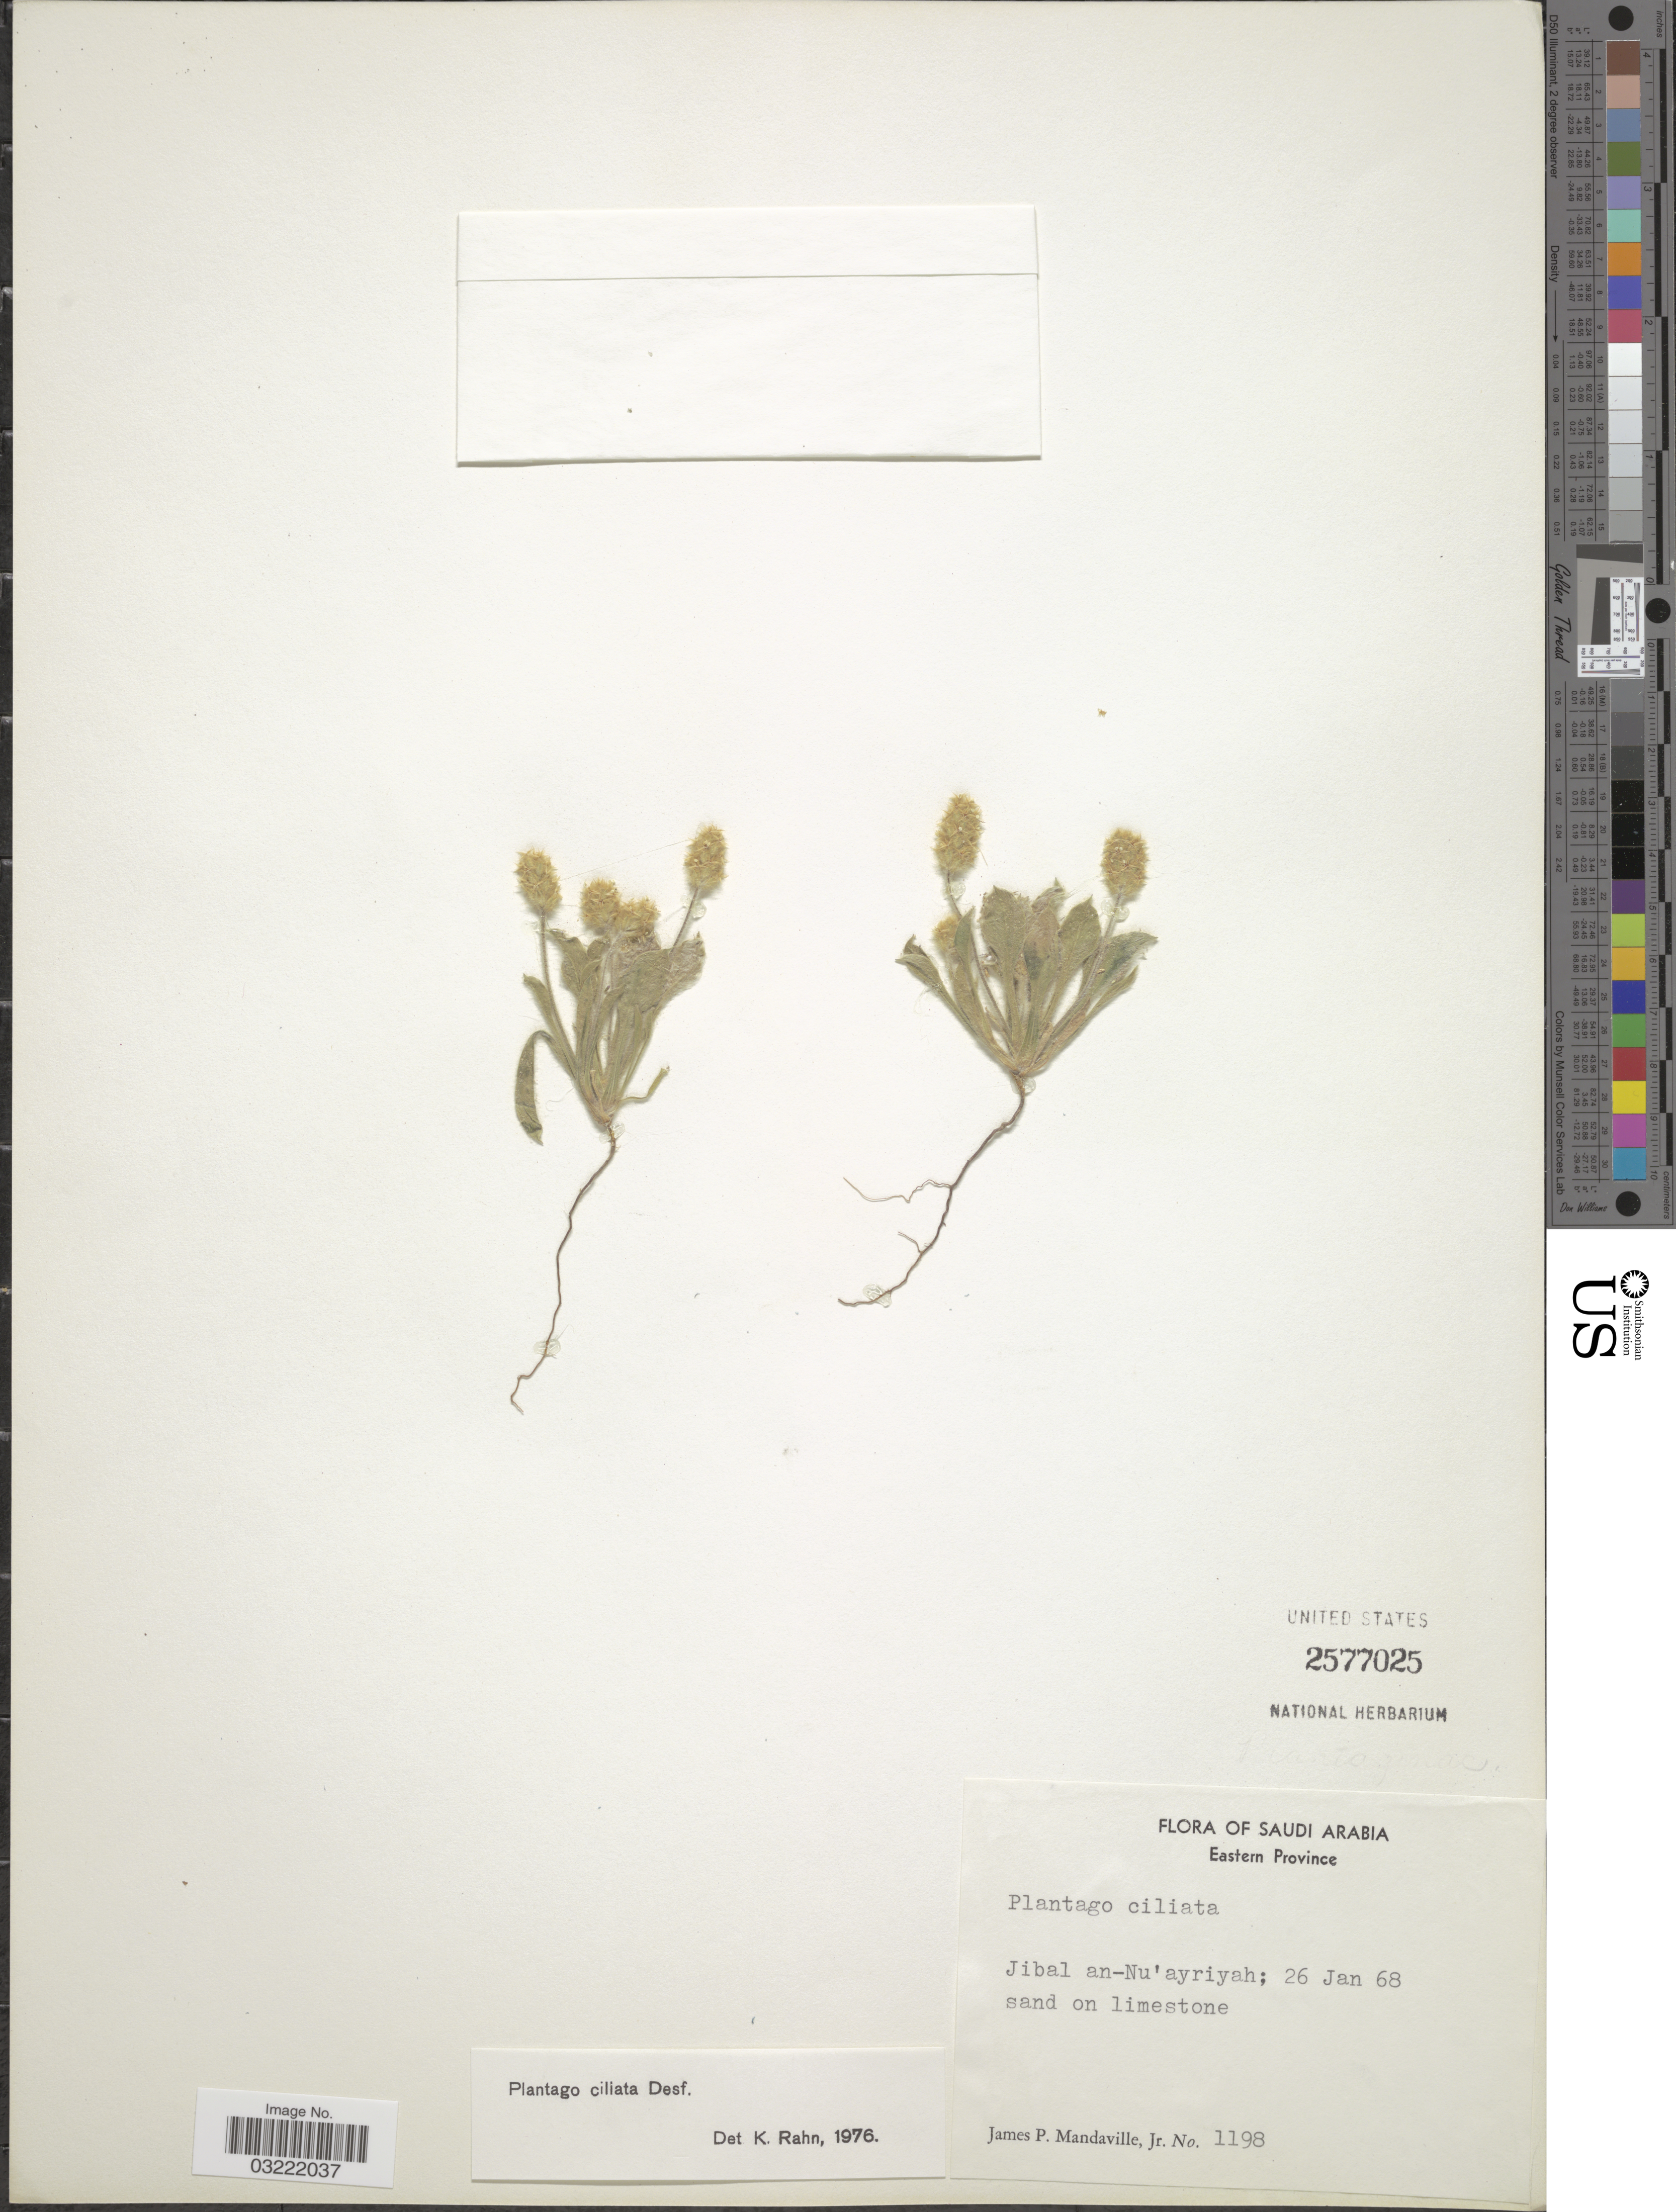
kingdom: Plantae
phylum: Tracheophyta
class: Magnoliopsida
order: Lamiales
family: Plantaginaceae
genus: Plantago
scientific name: Plantago ciliata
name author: Desf.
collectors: J. Mandaville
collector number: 1198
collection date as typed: Transcribed d/m/y: 26/1/68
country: Saudi Arabia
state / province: Ash Sharqiyah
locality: Eastern Province. Jibal an-Nu'ayriyah.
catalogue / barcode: US 2577025